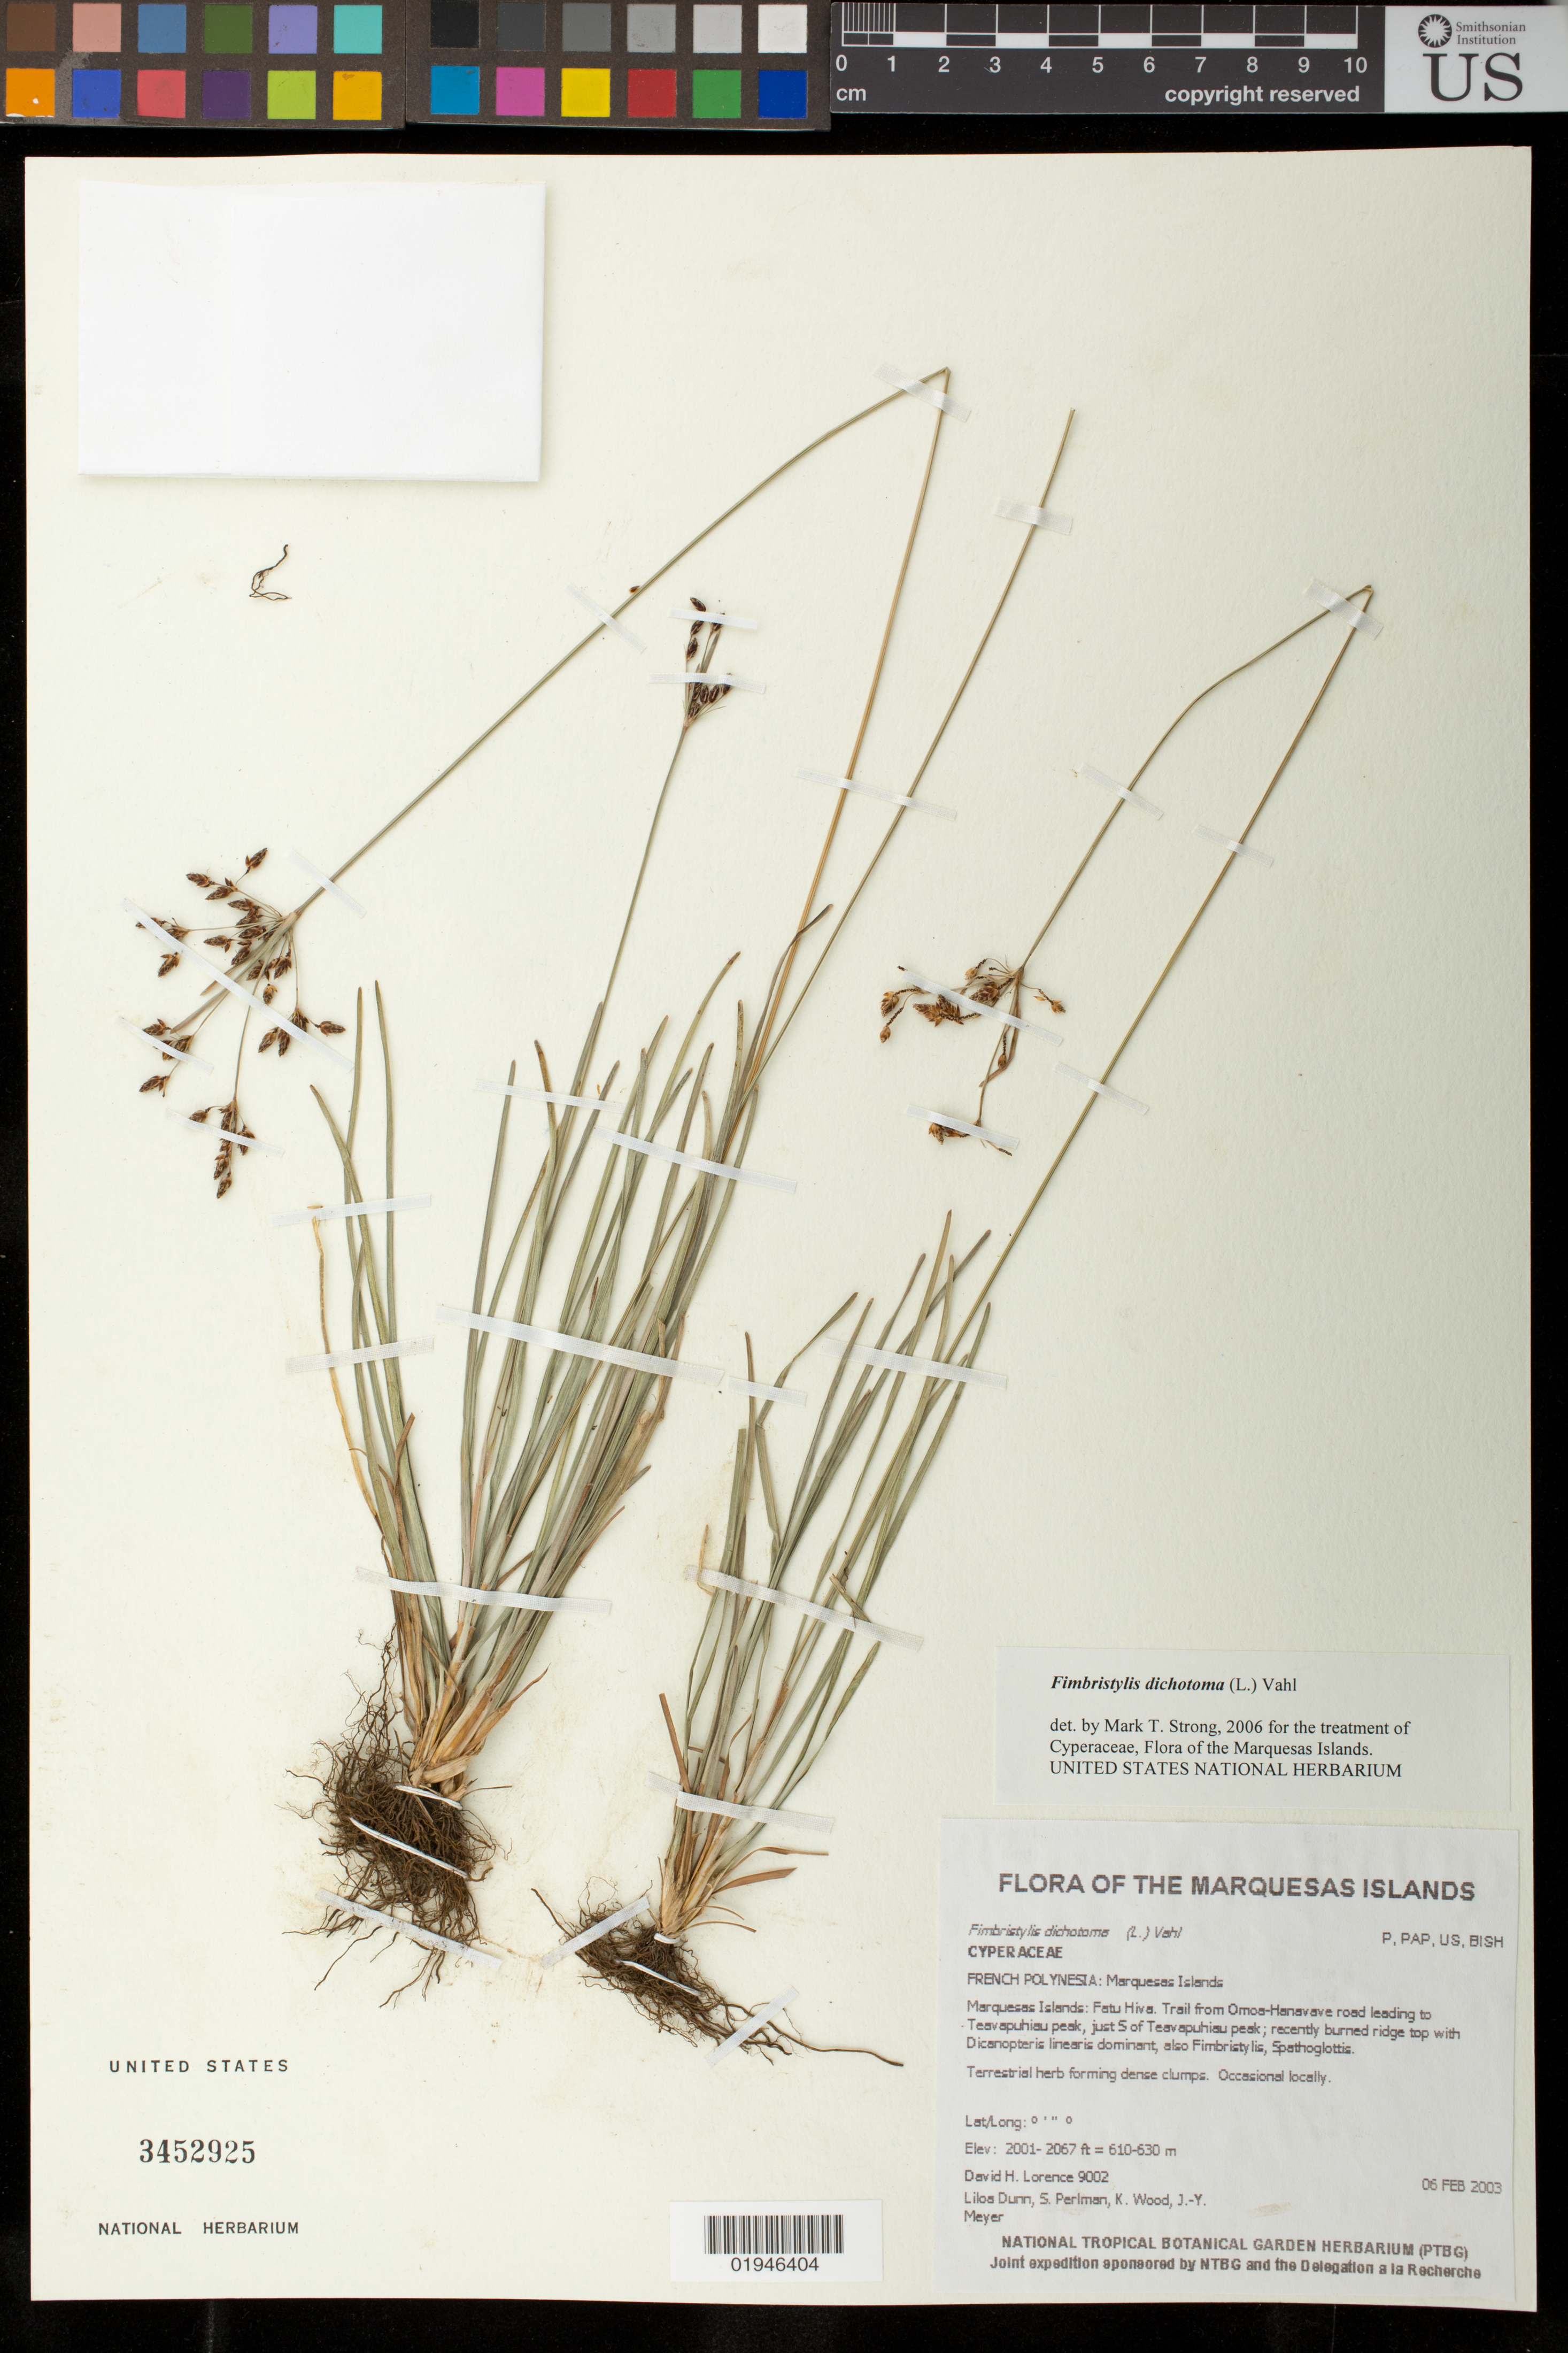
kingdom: Plantae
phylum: Tracheophyta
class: Liliopsida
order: Poales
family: Cyperaceae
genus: Fimbristylis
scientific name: Fimbristylis dichotoma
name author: (L.) Vahl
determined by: Lorence, David H., (PTBG), National Tropical Botanical Garden (UNITED STATES)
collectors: D. Lorence, L. Dunn, S. P. Perlman, K. R. Wood & J.-Y. Meyer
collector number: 9002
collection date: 2003-02-06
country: French Polynesia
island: Fatu Hiva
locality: Trail from Omoa-Hanavave road leading to Teavapuhiau peak, just S of Teavapuhiau peak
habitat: Recently burned ridge top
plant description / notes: Leaves atypically pubescent. DL 6/09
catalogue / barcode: US 3452925